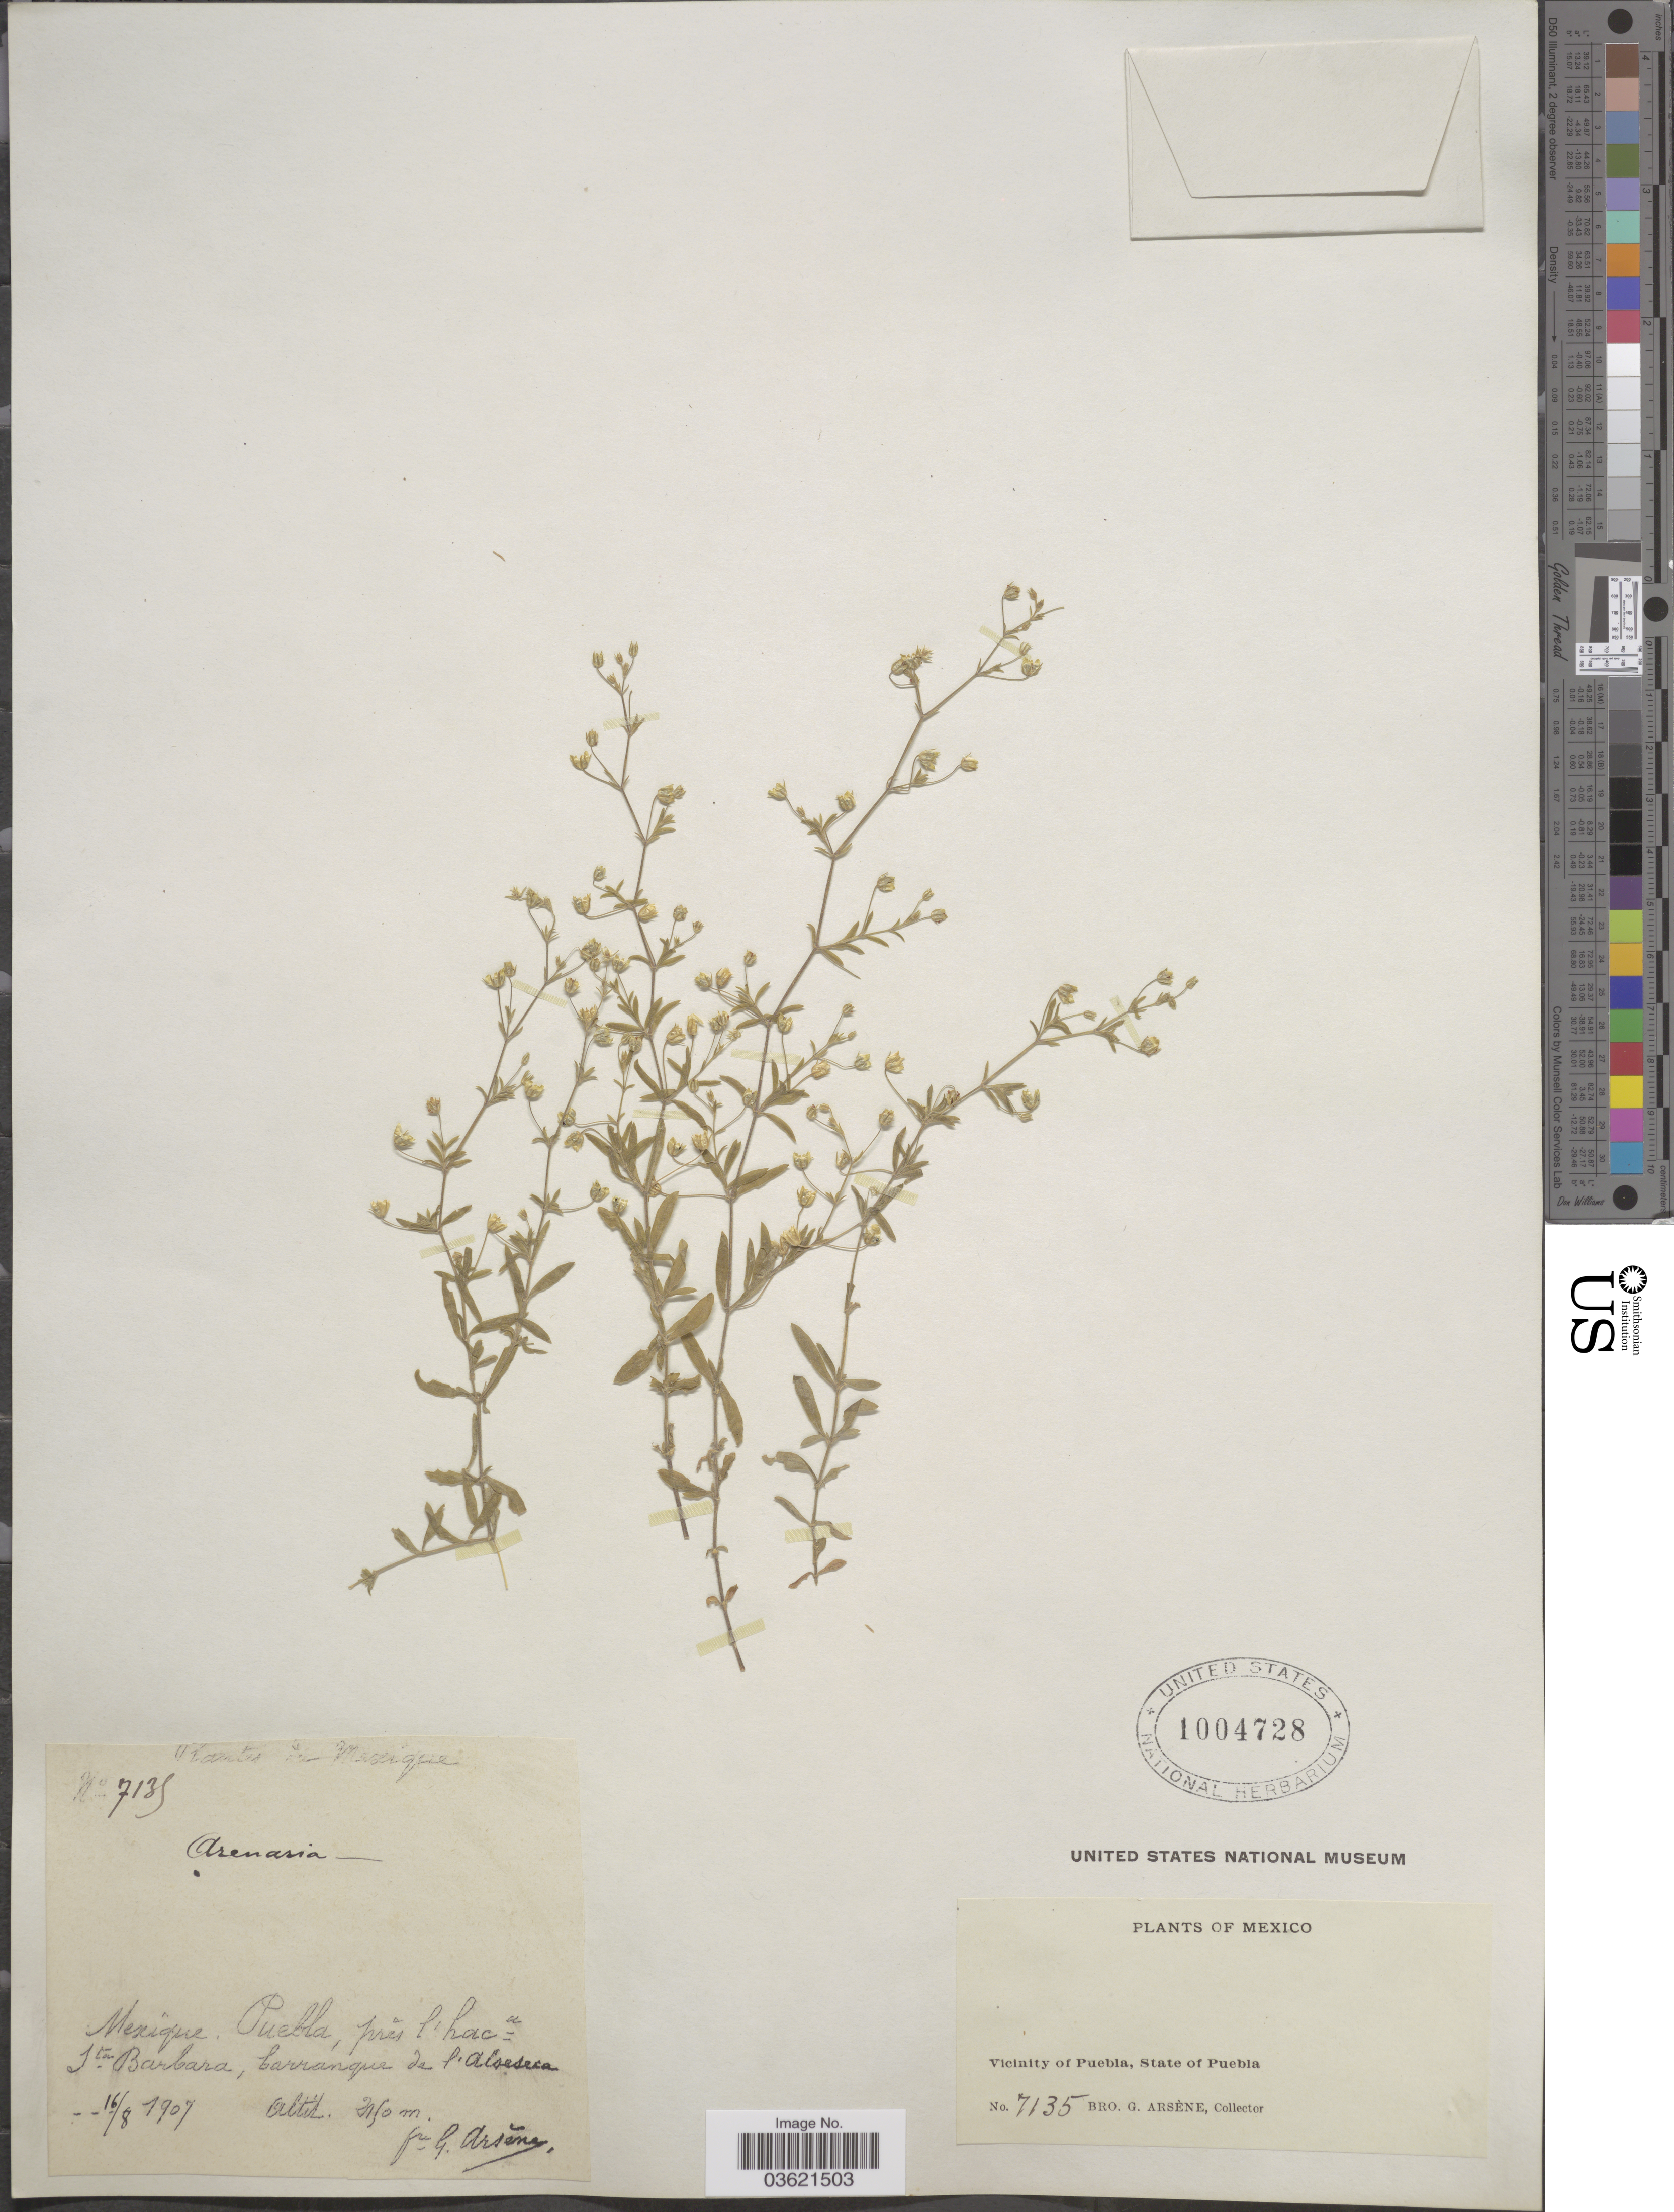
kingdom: Plantae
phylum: Tracheophyta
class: Magnoliopsida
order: Caryophyllales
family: Caryophyllaceae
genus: Arenaria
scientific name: Arenaria lanuginosa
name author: (Michx.) Rohrb.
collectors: Bro. G. Arsène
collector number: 7135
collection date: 1907-08-16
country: Mexico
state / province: Puebla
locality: Prés l'haca Sta Barbara, barranque de l'Alseseca. Vicinity of Puebla.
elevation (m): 2150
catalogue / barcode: US 1004728